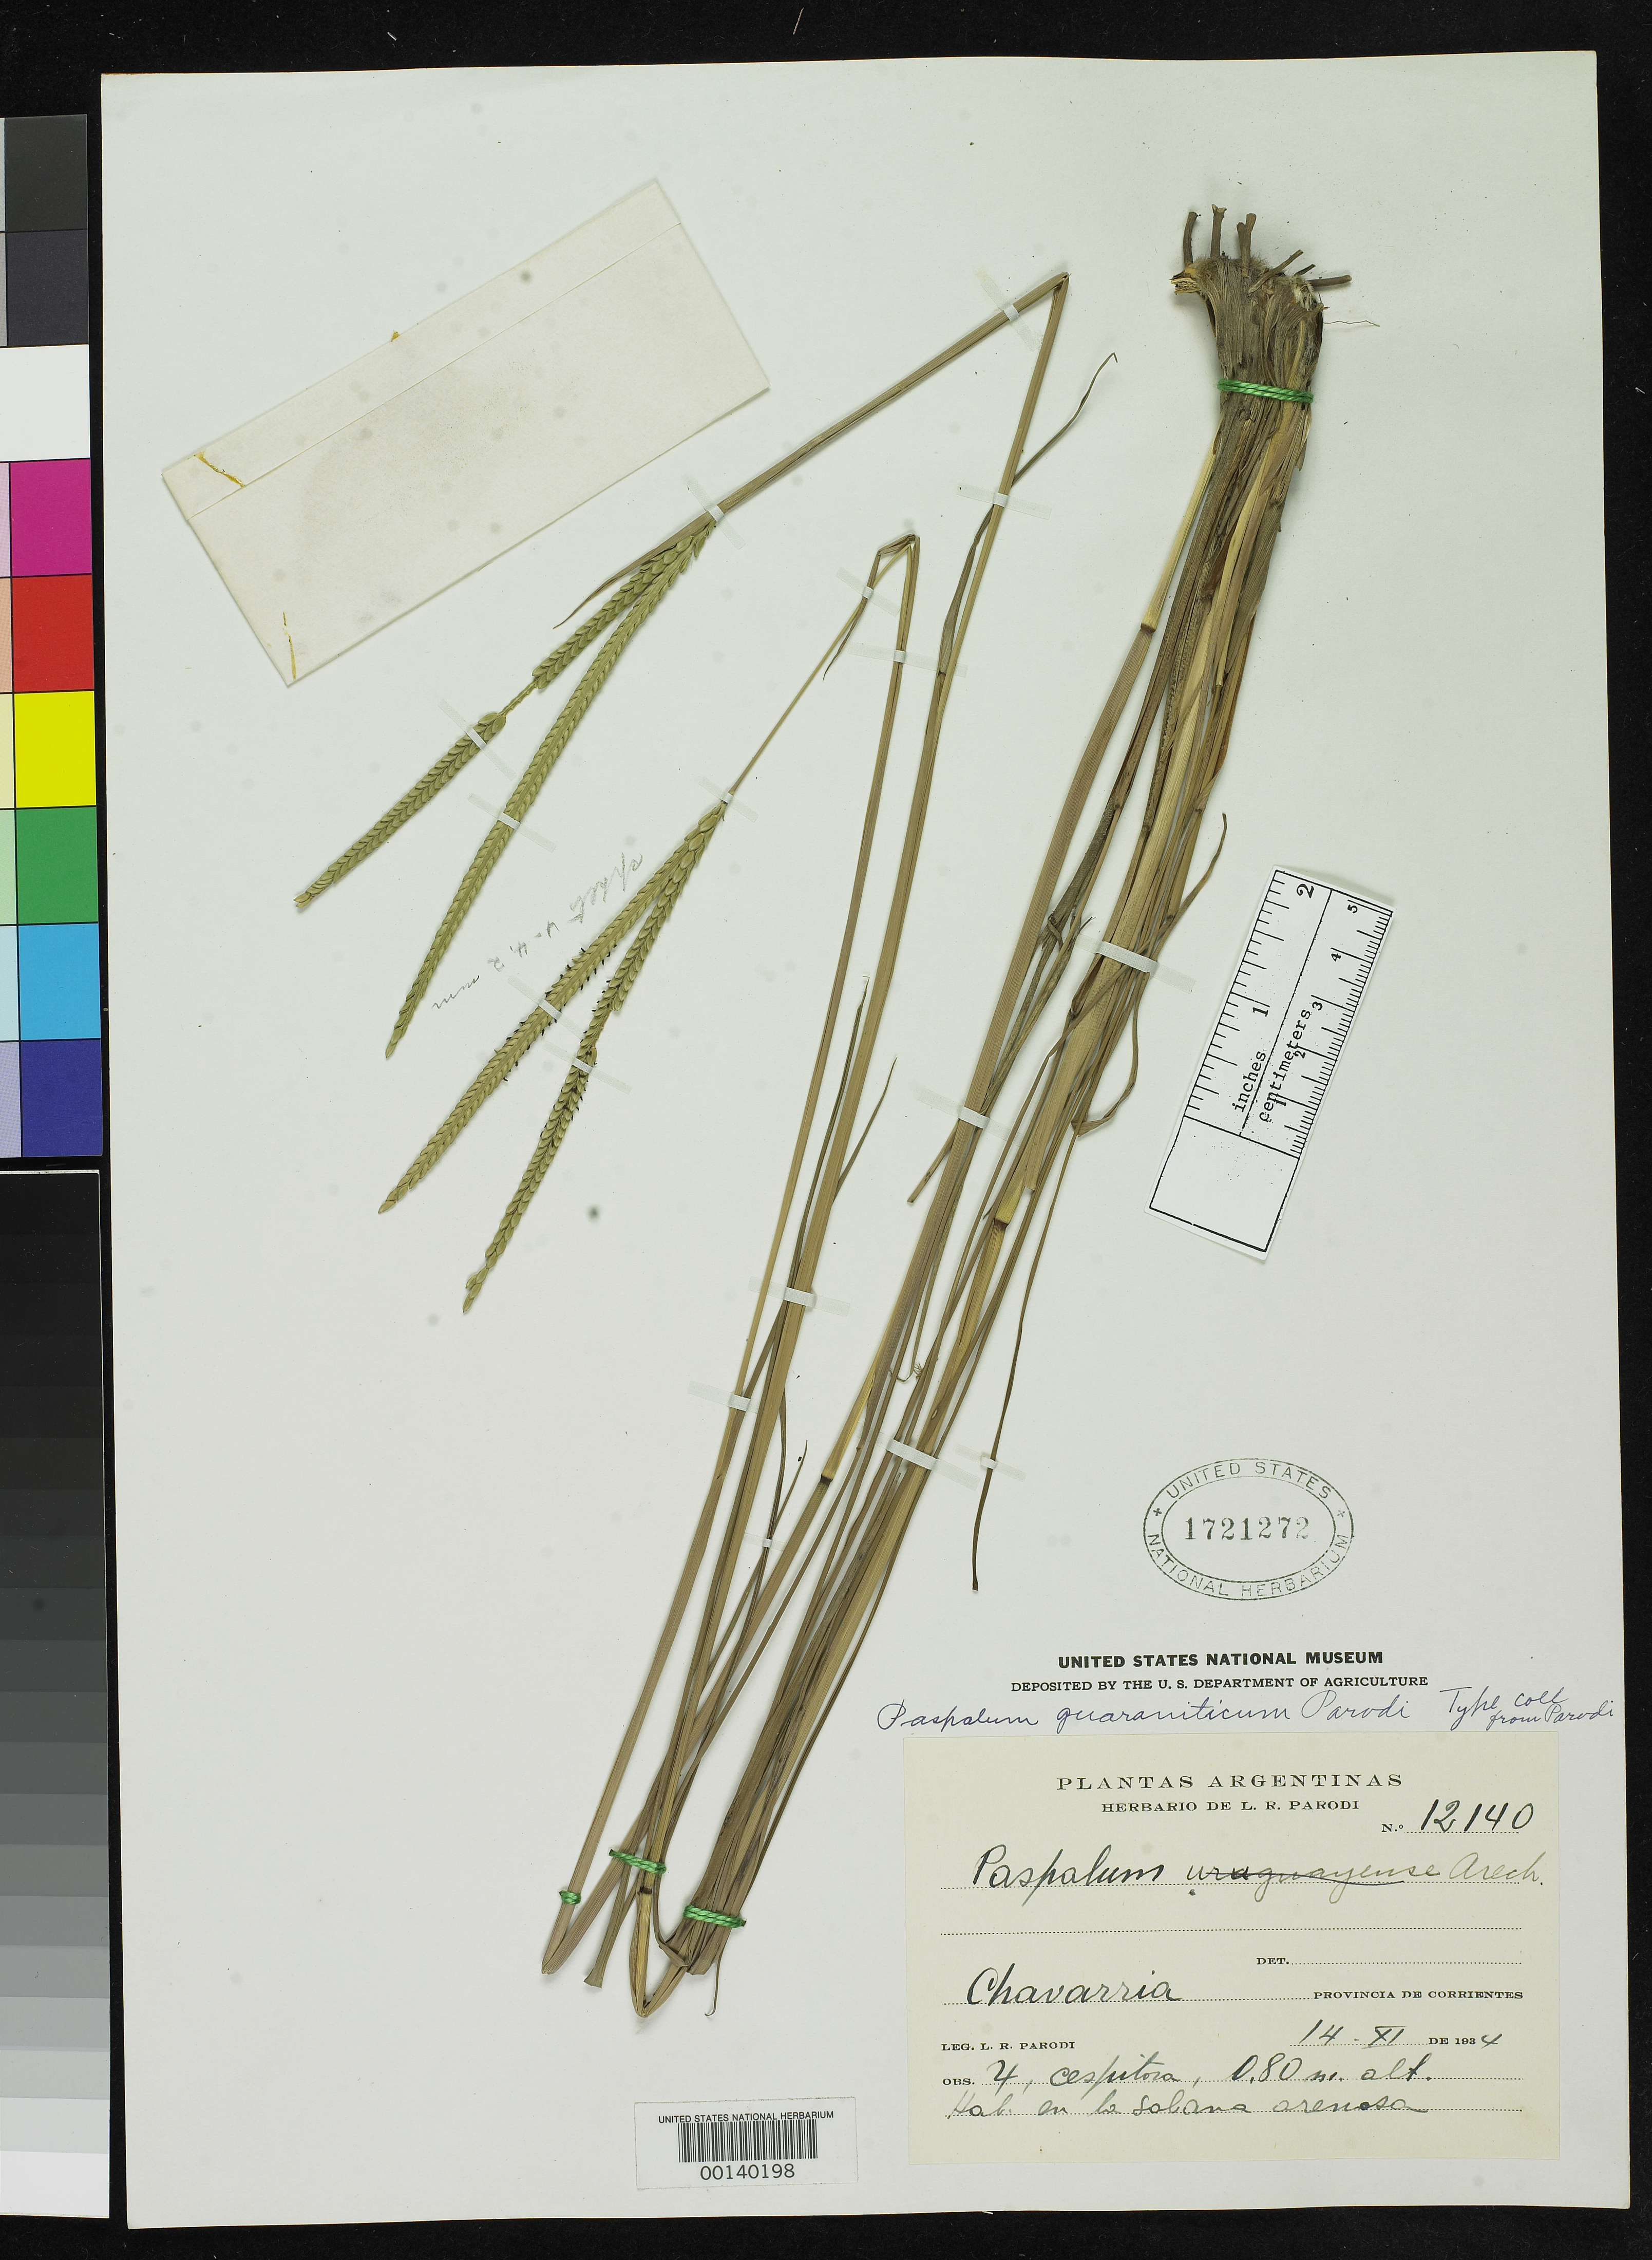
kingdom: Plantae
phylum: Tracheophyta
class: Liliopsida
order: Poales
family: Poaceae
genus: Paspalum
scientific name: Paspalum guaraniticum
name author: Parodi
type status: Holotype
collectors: L. R. Parodi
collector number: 12140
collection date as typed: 14 Nov 1934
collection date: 1934-11-14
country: Argentina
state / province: Corrientes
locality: Chavarria.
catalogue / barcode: US 1721272